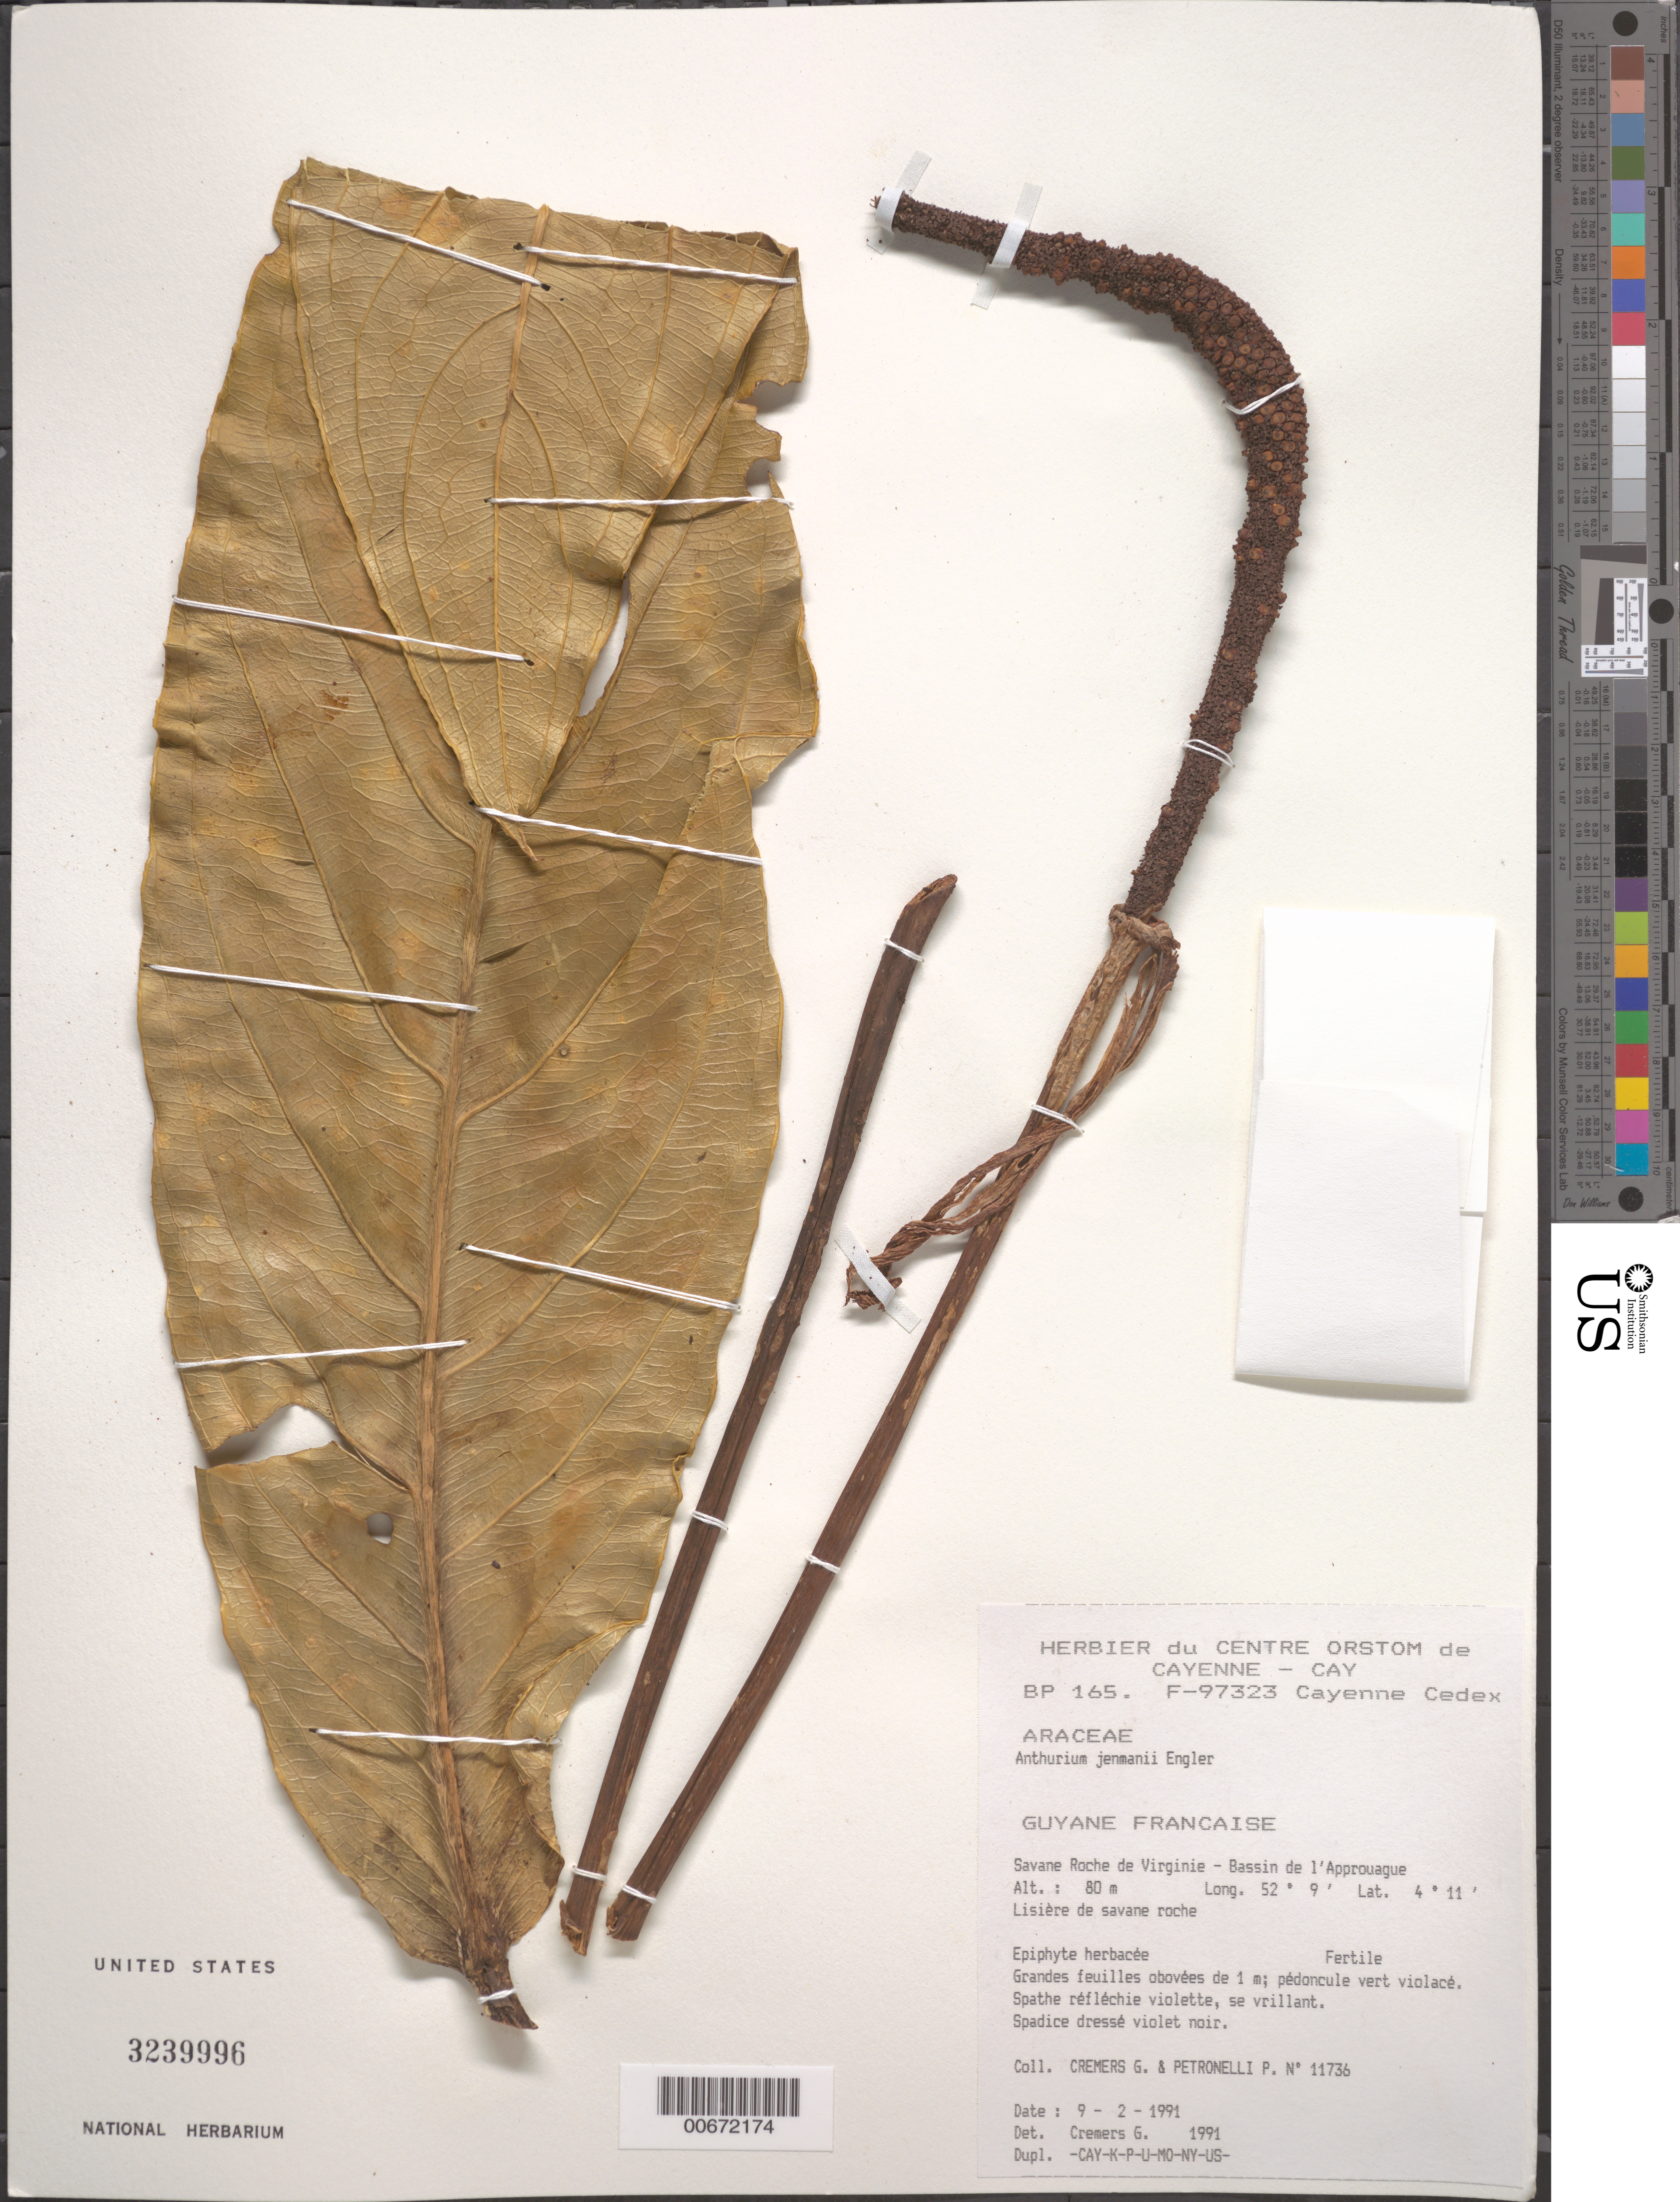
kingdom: Plantae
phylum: Tracheophyta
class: Liliopsida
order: Alismatales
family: Araceae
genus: Anthurium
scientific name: Anthurium jenmanii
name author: Engl.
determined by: Cremers, Georges A.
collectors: G. Cremers & P. Petronelli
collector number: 11736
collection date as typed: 9-Feb-91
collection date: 1991-02-09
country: French Guiana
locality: Savane Roche de Virginie, Bassin de l'Approuague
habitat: Lisière de savane roche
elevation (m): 150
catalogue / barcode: US 3239996